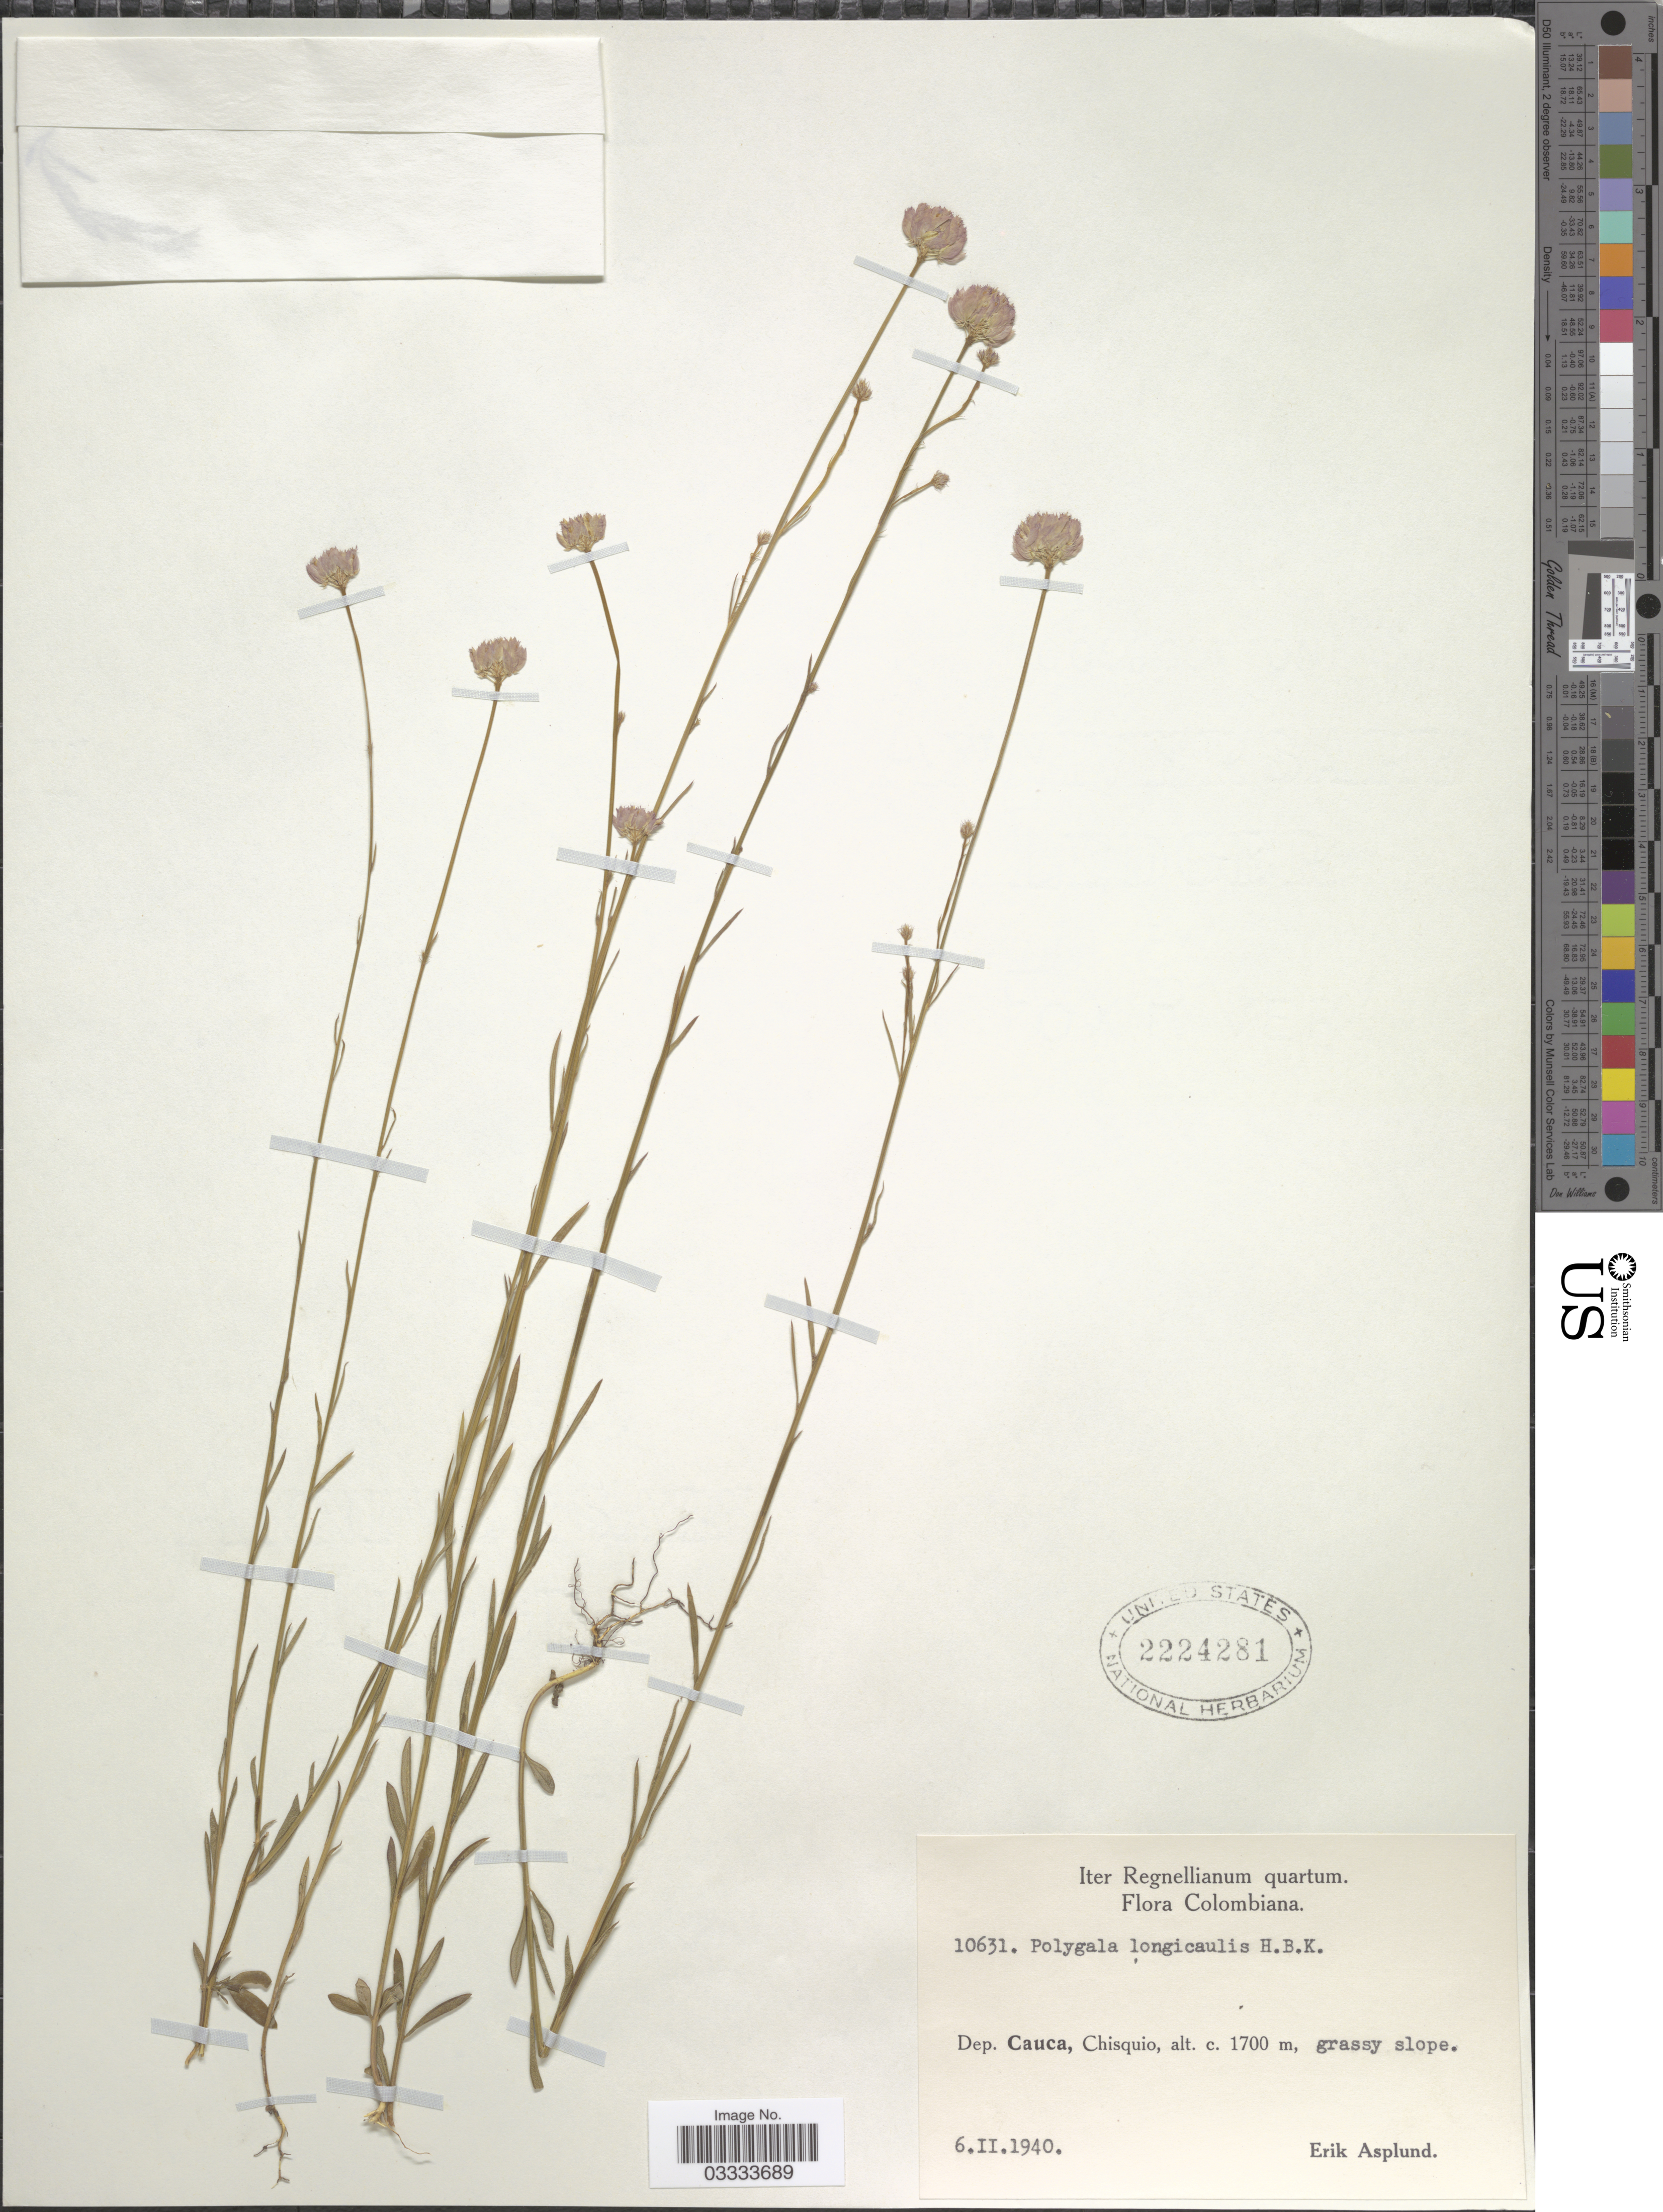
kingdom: Plantae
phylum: Tracheophyta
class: Magnoliopsida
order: Fabales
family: Polygalaceae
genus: Polygala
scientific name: Polygala longicaulis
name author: Kunth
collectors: E. Asplund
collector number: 10631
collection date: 1940-02-06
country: Colombia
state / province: Cauca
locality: Dep. Caucam Chisquio.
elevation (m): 1700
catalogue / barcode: US 2224281